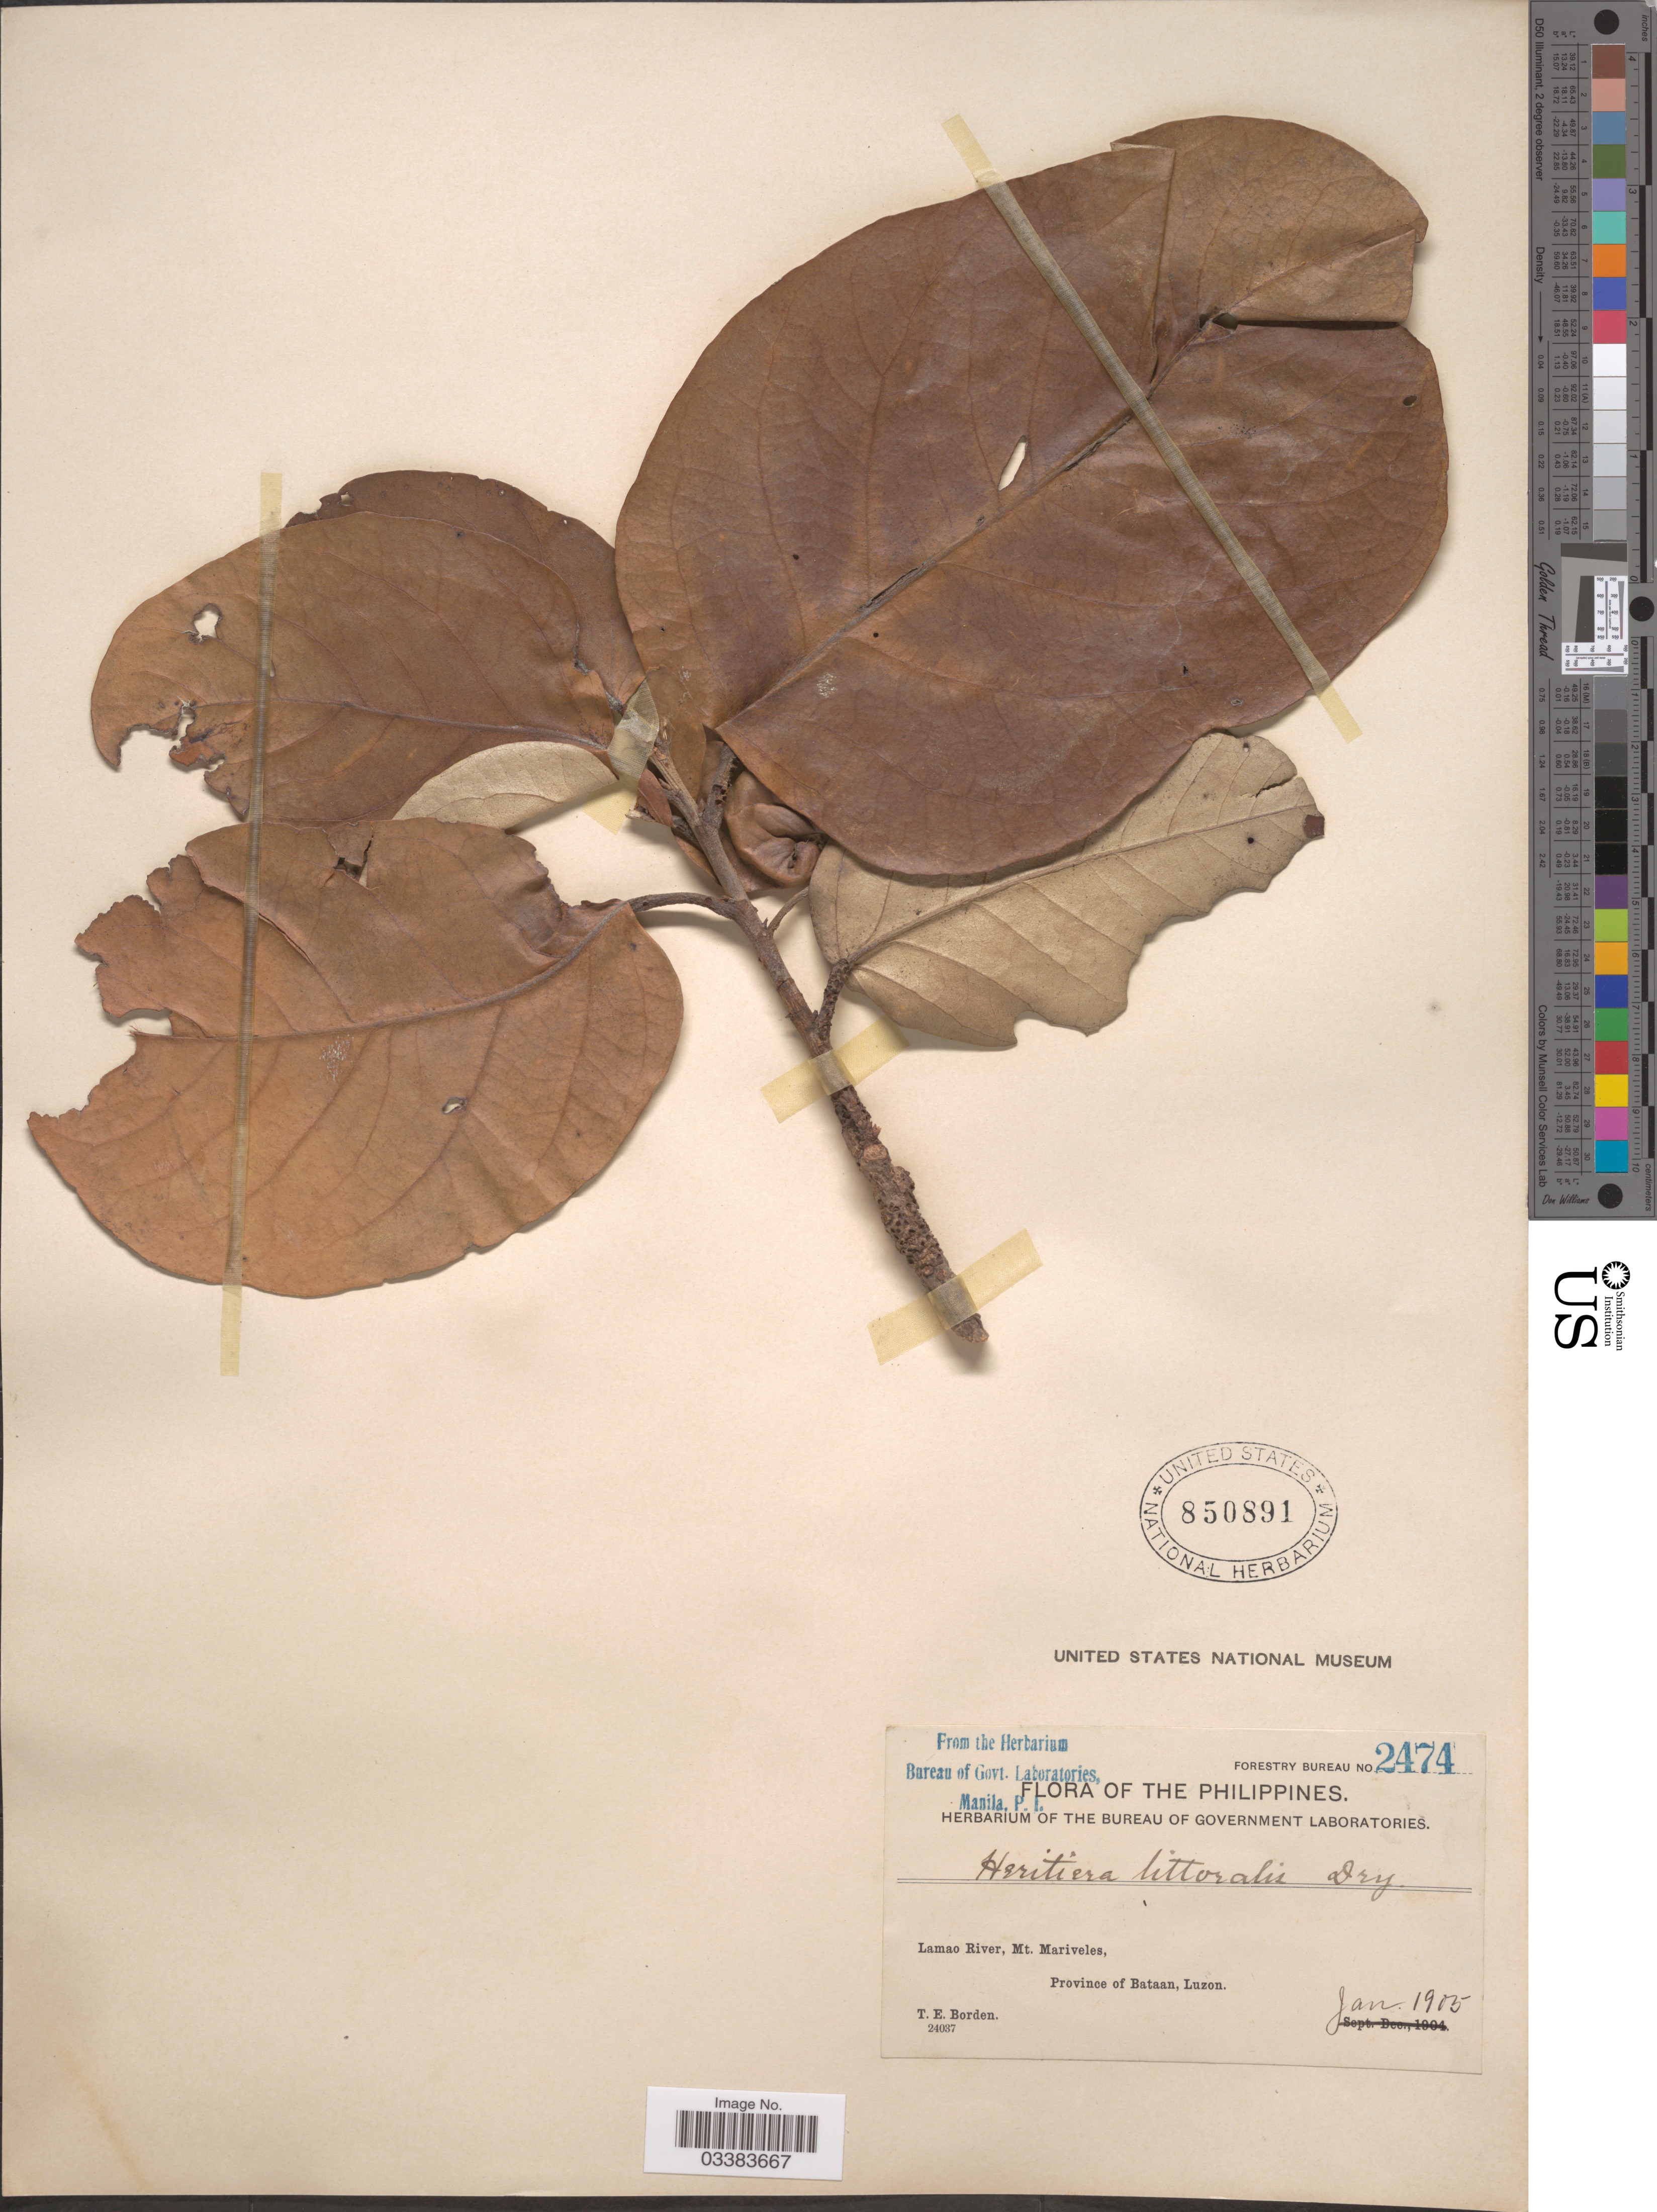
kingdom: Plantae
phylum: Tracheophyta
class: Magnoliopsida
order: Malvales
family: Malvaceae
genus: Heritiera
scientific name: Heritiera littoralis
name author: Aiton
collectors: T. E. Borden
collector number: Forestry Bureau 2474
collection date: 1905-01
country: Philippines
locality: Lamao River, Mt. Mariveles, Province of Bataan, Luzon.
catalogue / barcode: US 850891